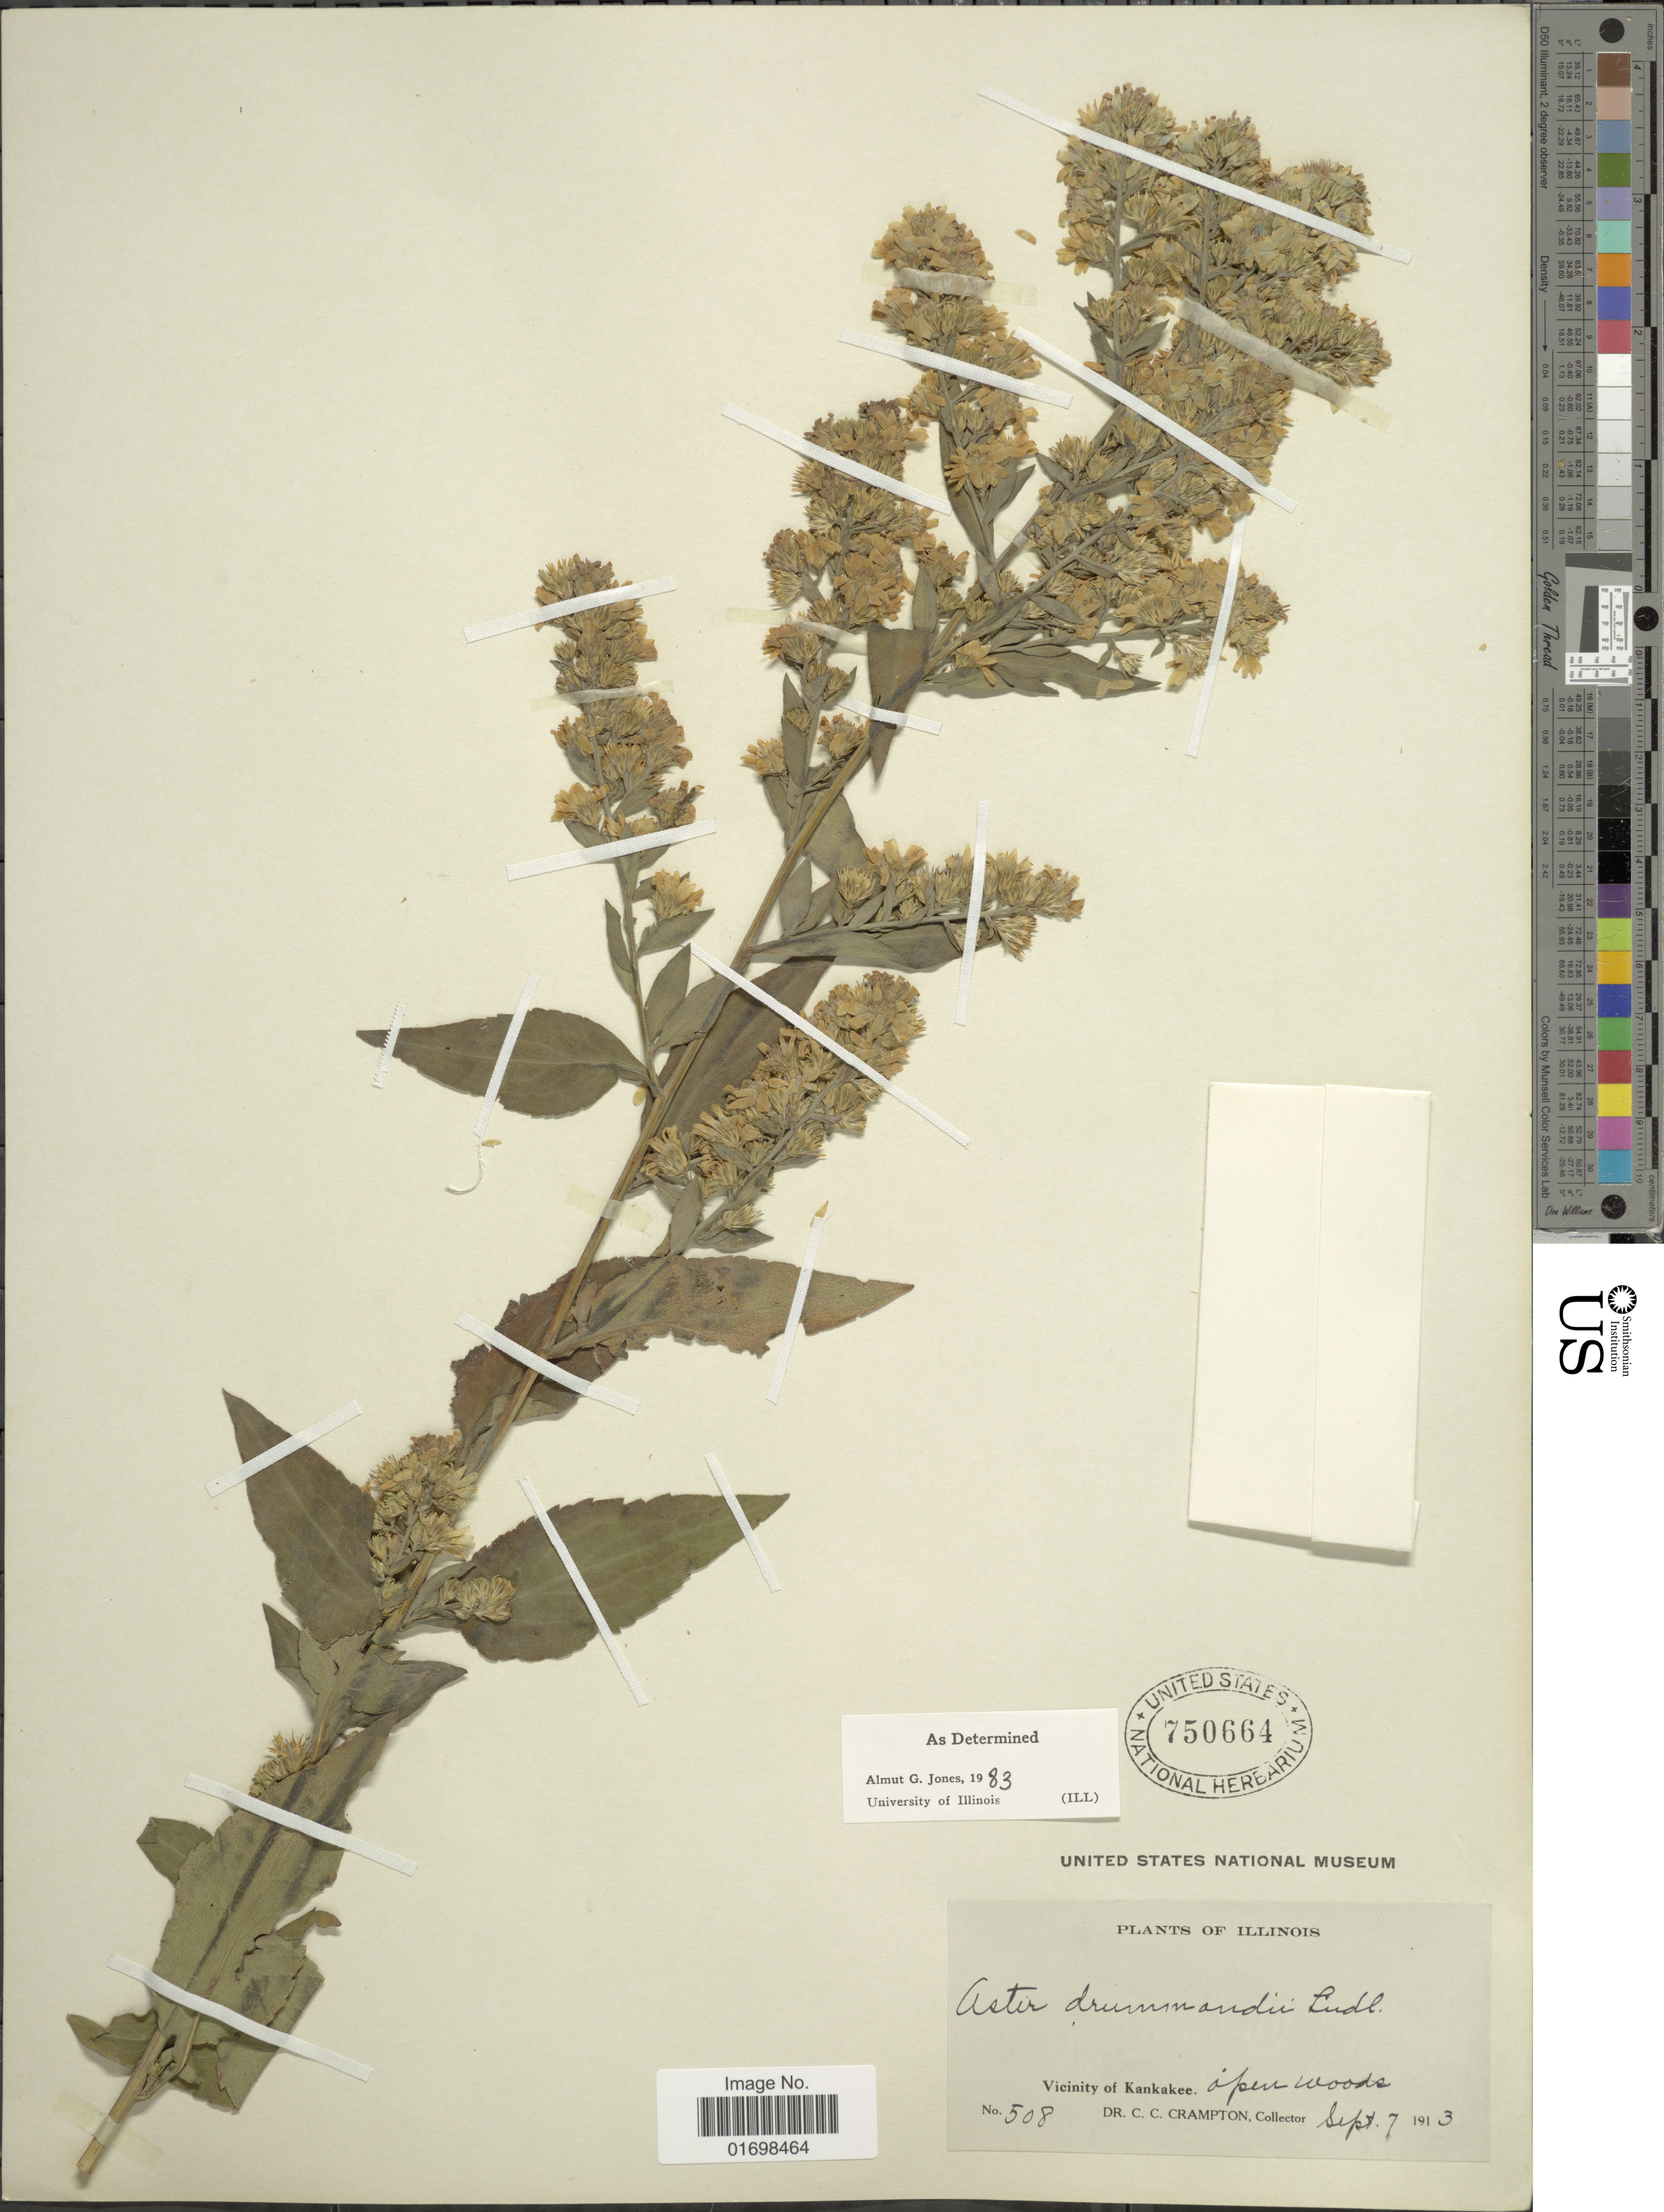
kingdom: Plantae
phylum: Tracheophyta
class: Magnoliopsida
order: Asterales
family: Asteraceae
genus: Symphyotrichum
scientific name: Symphyotrichum drummondii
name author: (Lindl.) G.L. Nesom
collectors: C. Crampton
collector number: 508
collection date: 1913-09-07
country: United States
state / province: Illinois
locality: Vicinity of Kankakee.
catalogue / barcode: US 750664